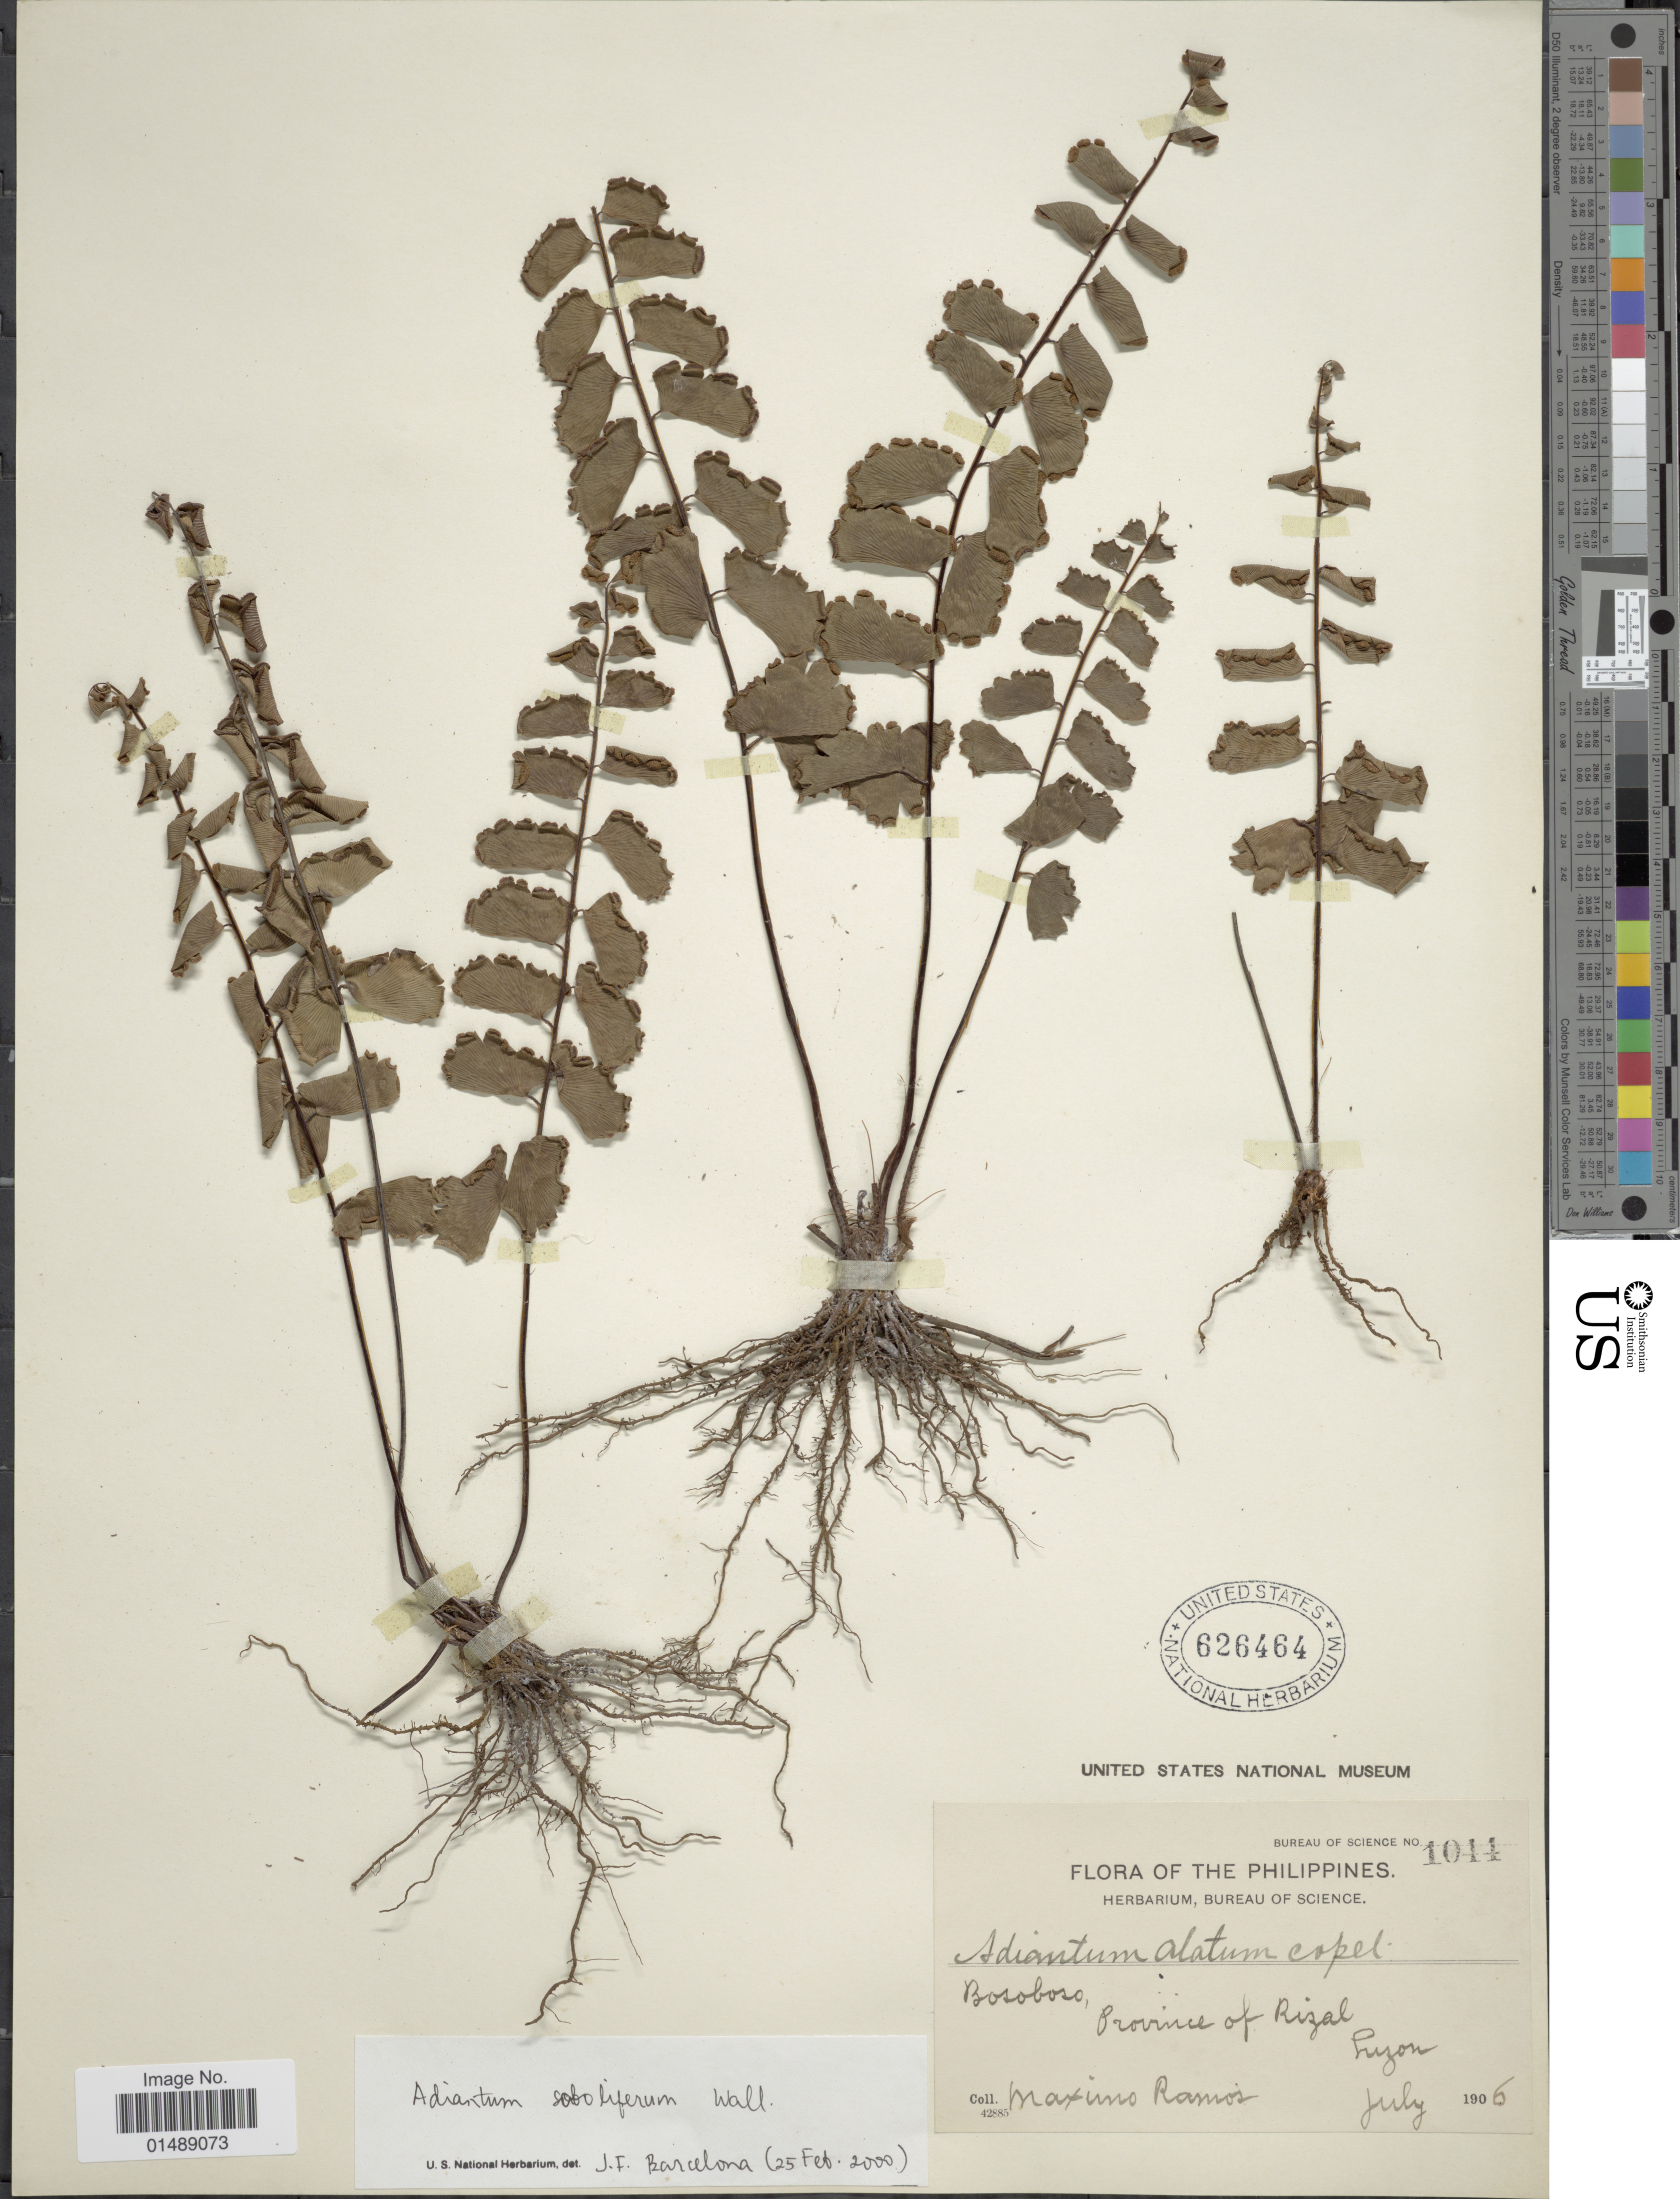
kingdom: Plantae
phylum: Tracheophyta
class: Polypodiopsida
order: Polypodiales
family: Pteridaceae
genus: Adiantum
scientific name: Adiantum soboliferum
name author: Wall. ex Hook.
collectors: M. Ramos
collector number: Bureau of Science 1044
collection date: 1906-07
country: Philippines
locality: Bosoboso, Province of Rizal, Luzon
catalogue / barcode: US 626464